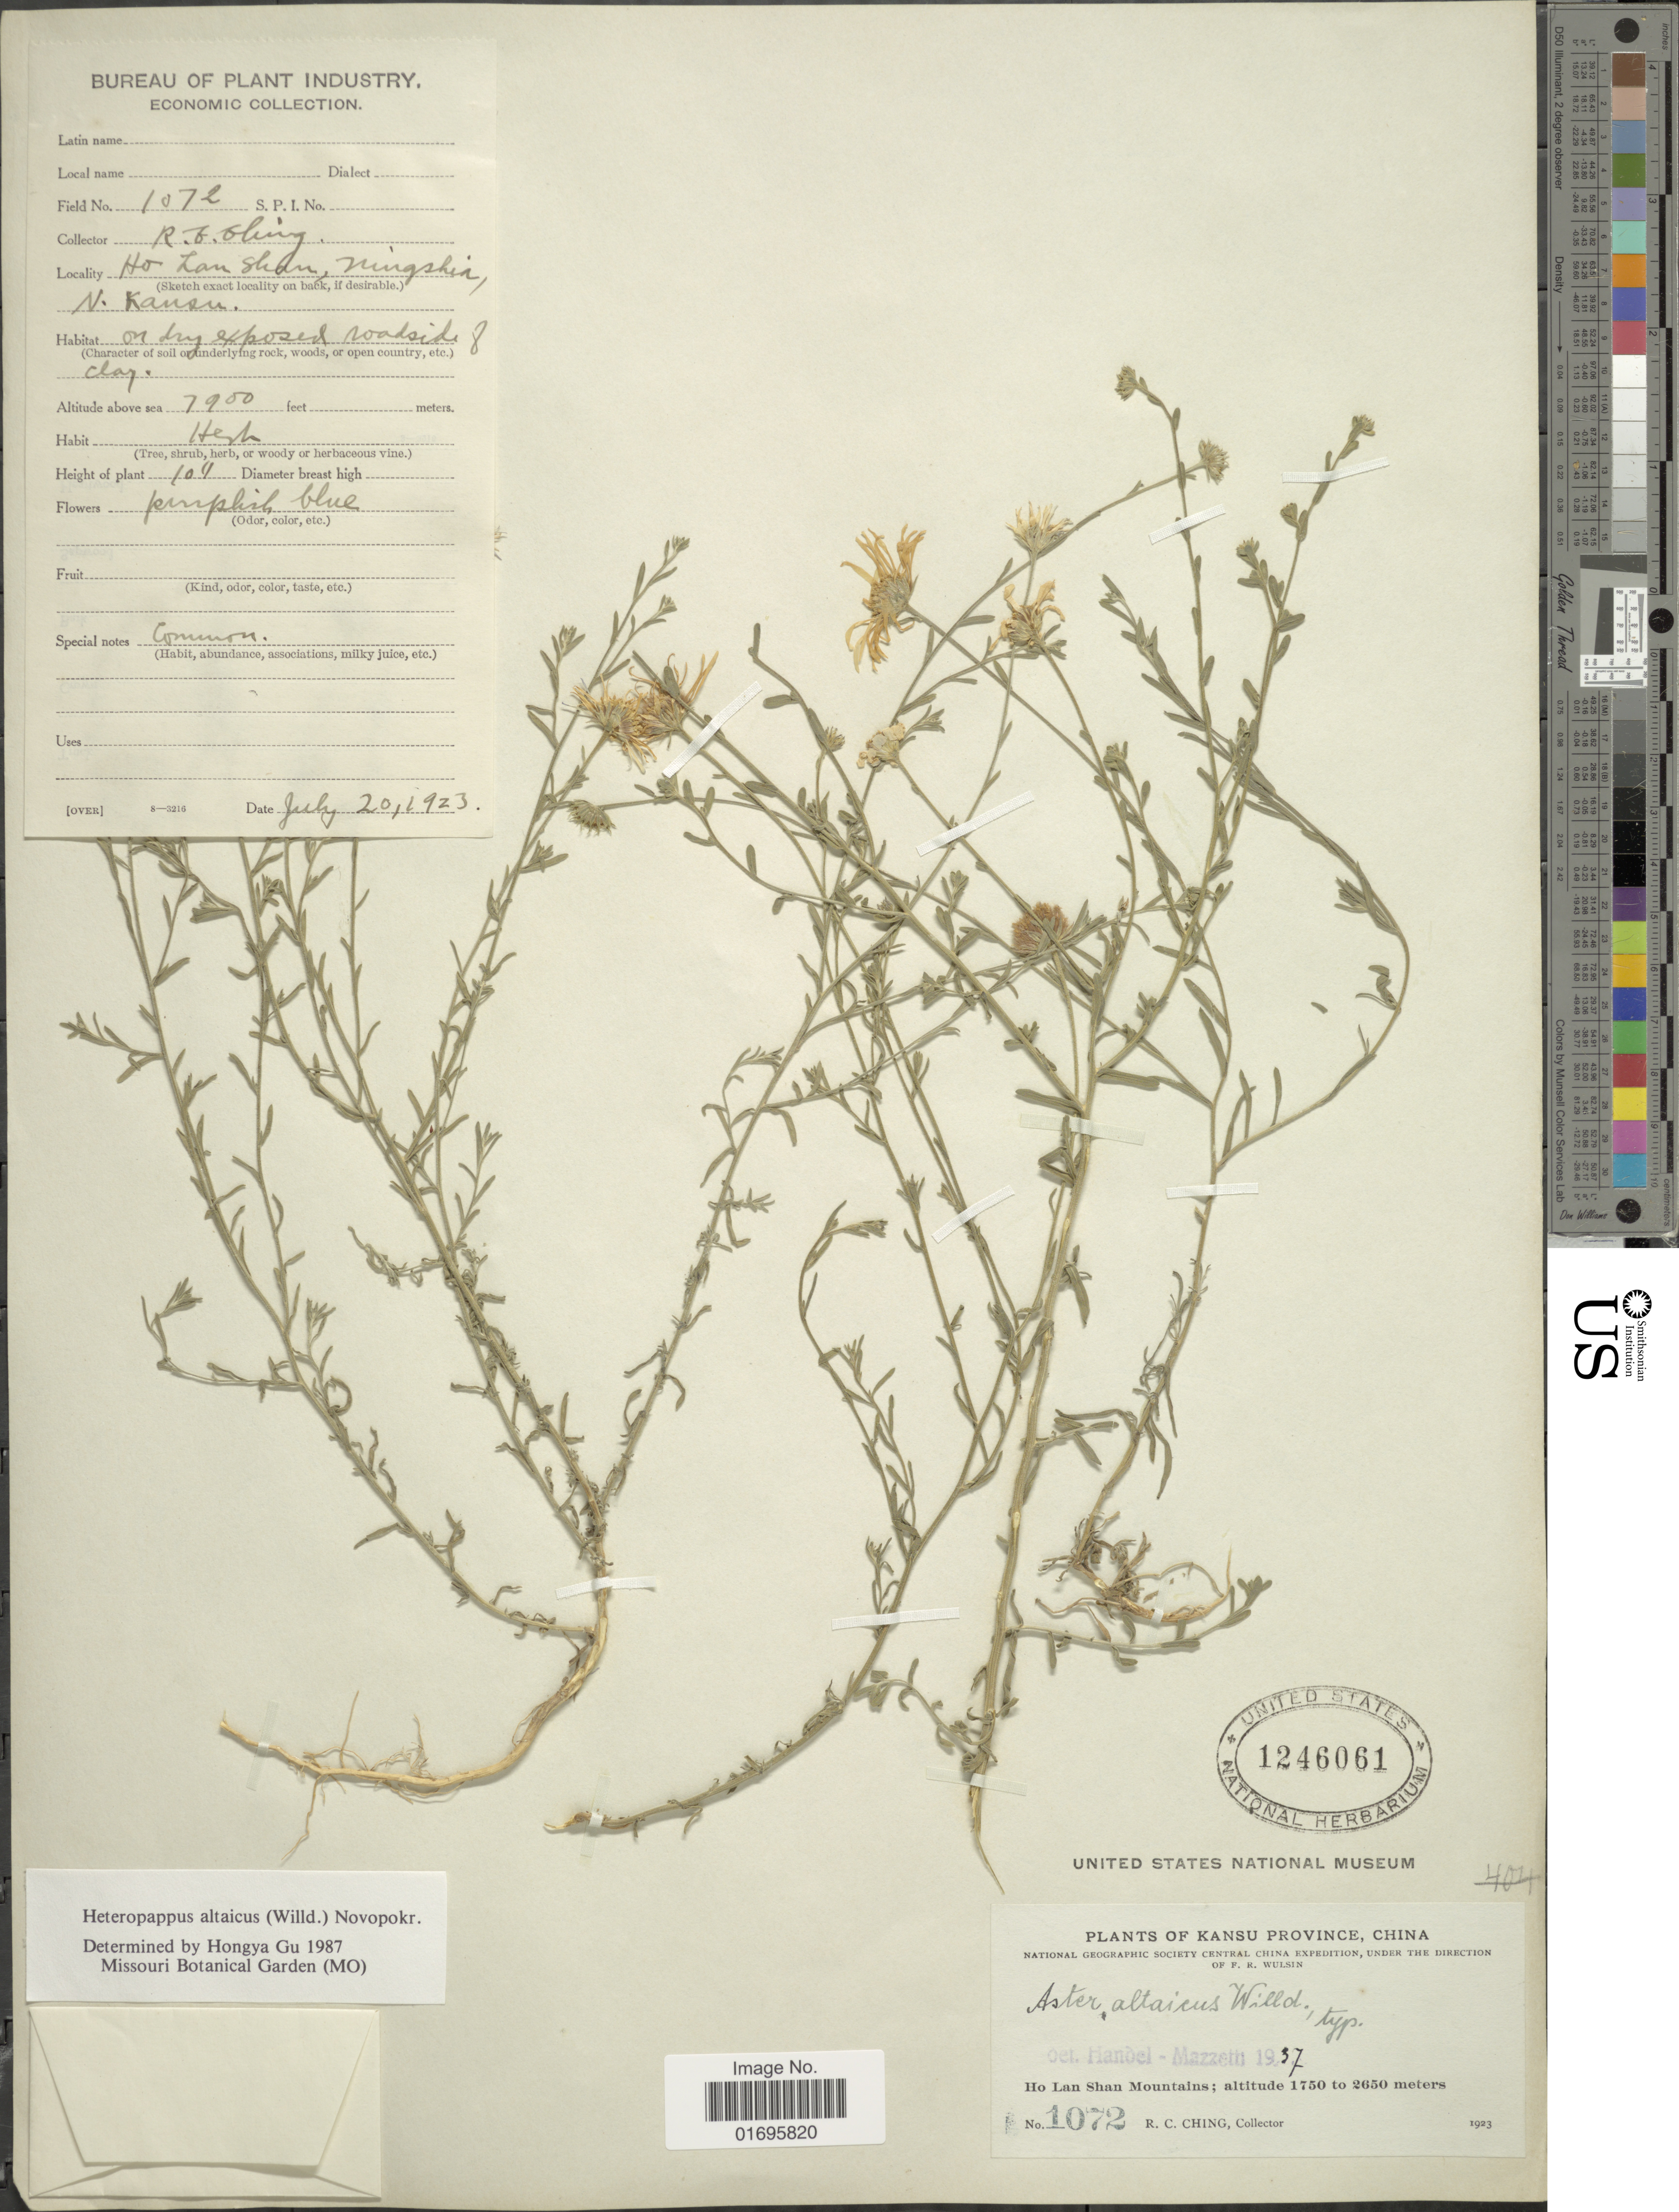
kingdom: Plantae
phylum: Tracheophyta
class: Magnoliopsida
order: Asterales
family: Asteraceae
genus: Heteropappus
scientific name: Heteropappus altaicus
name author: (Willd.) Novopokr.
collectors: R. C. Ching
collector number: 1072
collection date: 1923-07-20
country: China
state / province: Gansu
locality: Kansu Province. Ho Lan Shan Mountains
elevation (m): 1750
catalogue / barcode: US 1246061